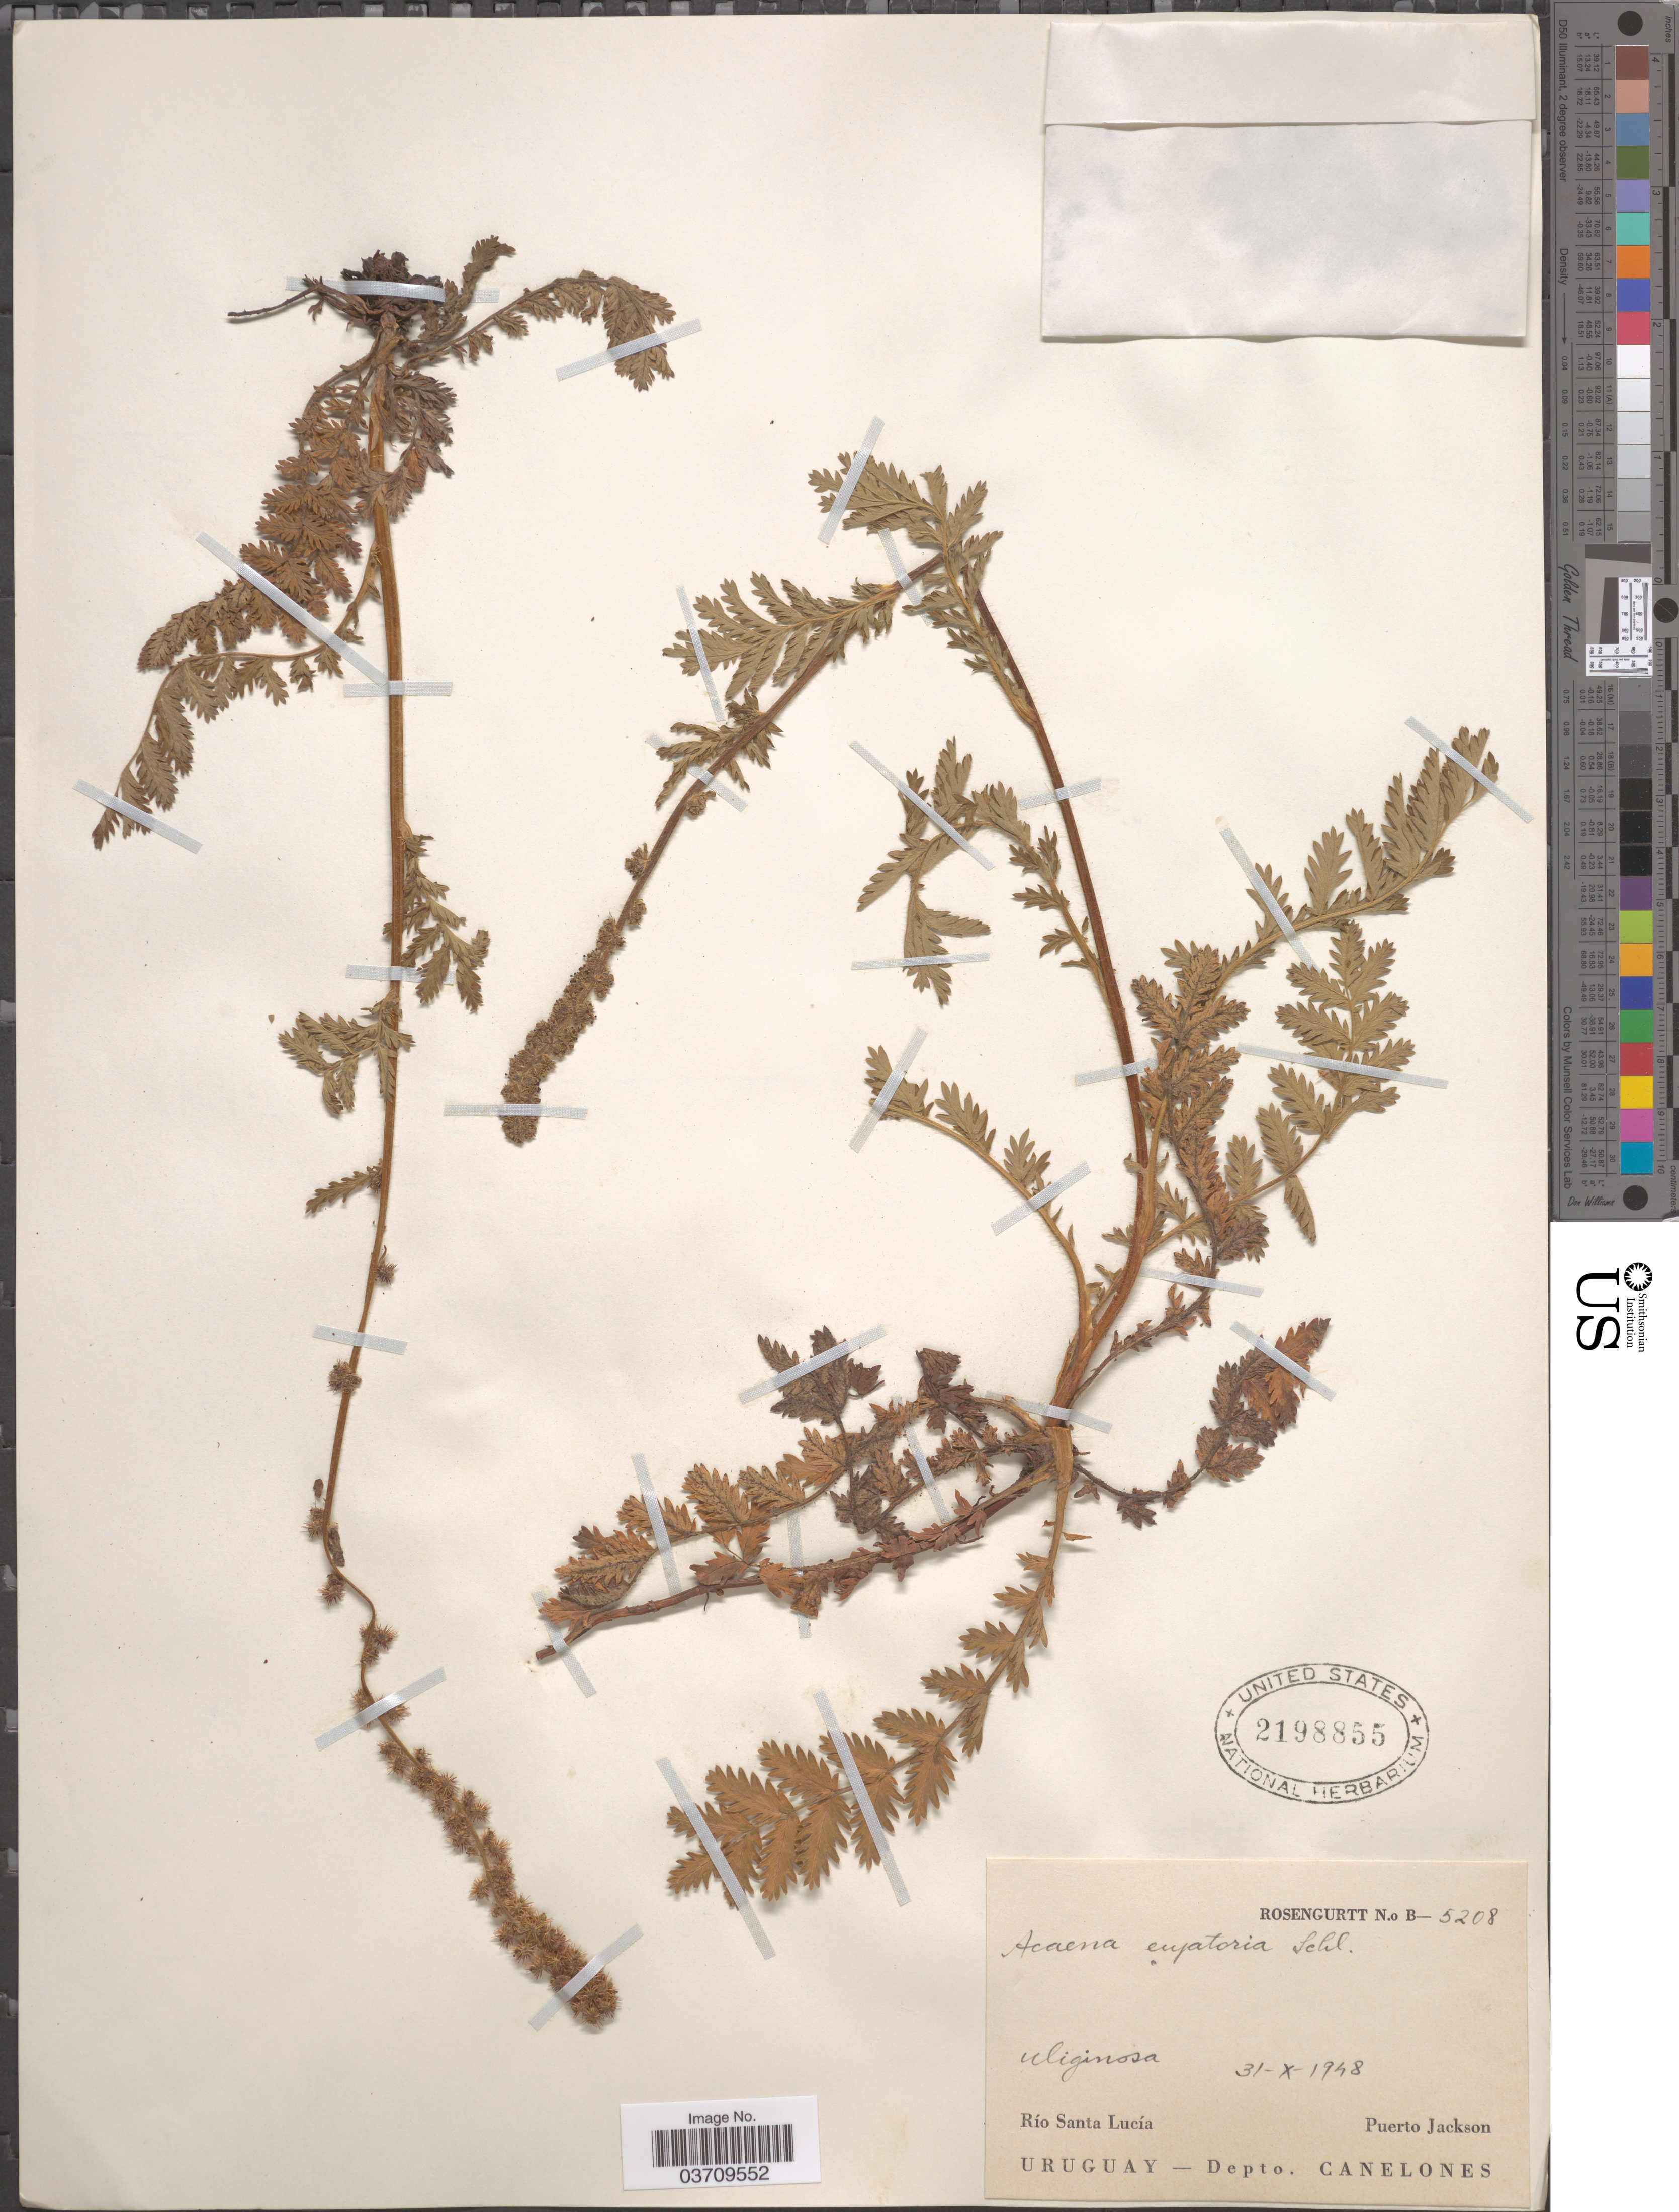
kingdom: Plantae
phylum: Tracheophyta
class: Magnoliopsida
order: Rosales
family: Rosaceae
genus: Acaena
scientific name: Acaena eupatoria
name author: Cham. & Schltdl.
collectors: Rosengurtt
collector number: B-5208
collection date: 1948-10-31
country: Uruguay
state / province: Canelones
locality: Río Santa Lucía. Puerto Jackson. Depto. Canelones.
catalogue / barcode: US 2198855